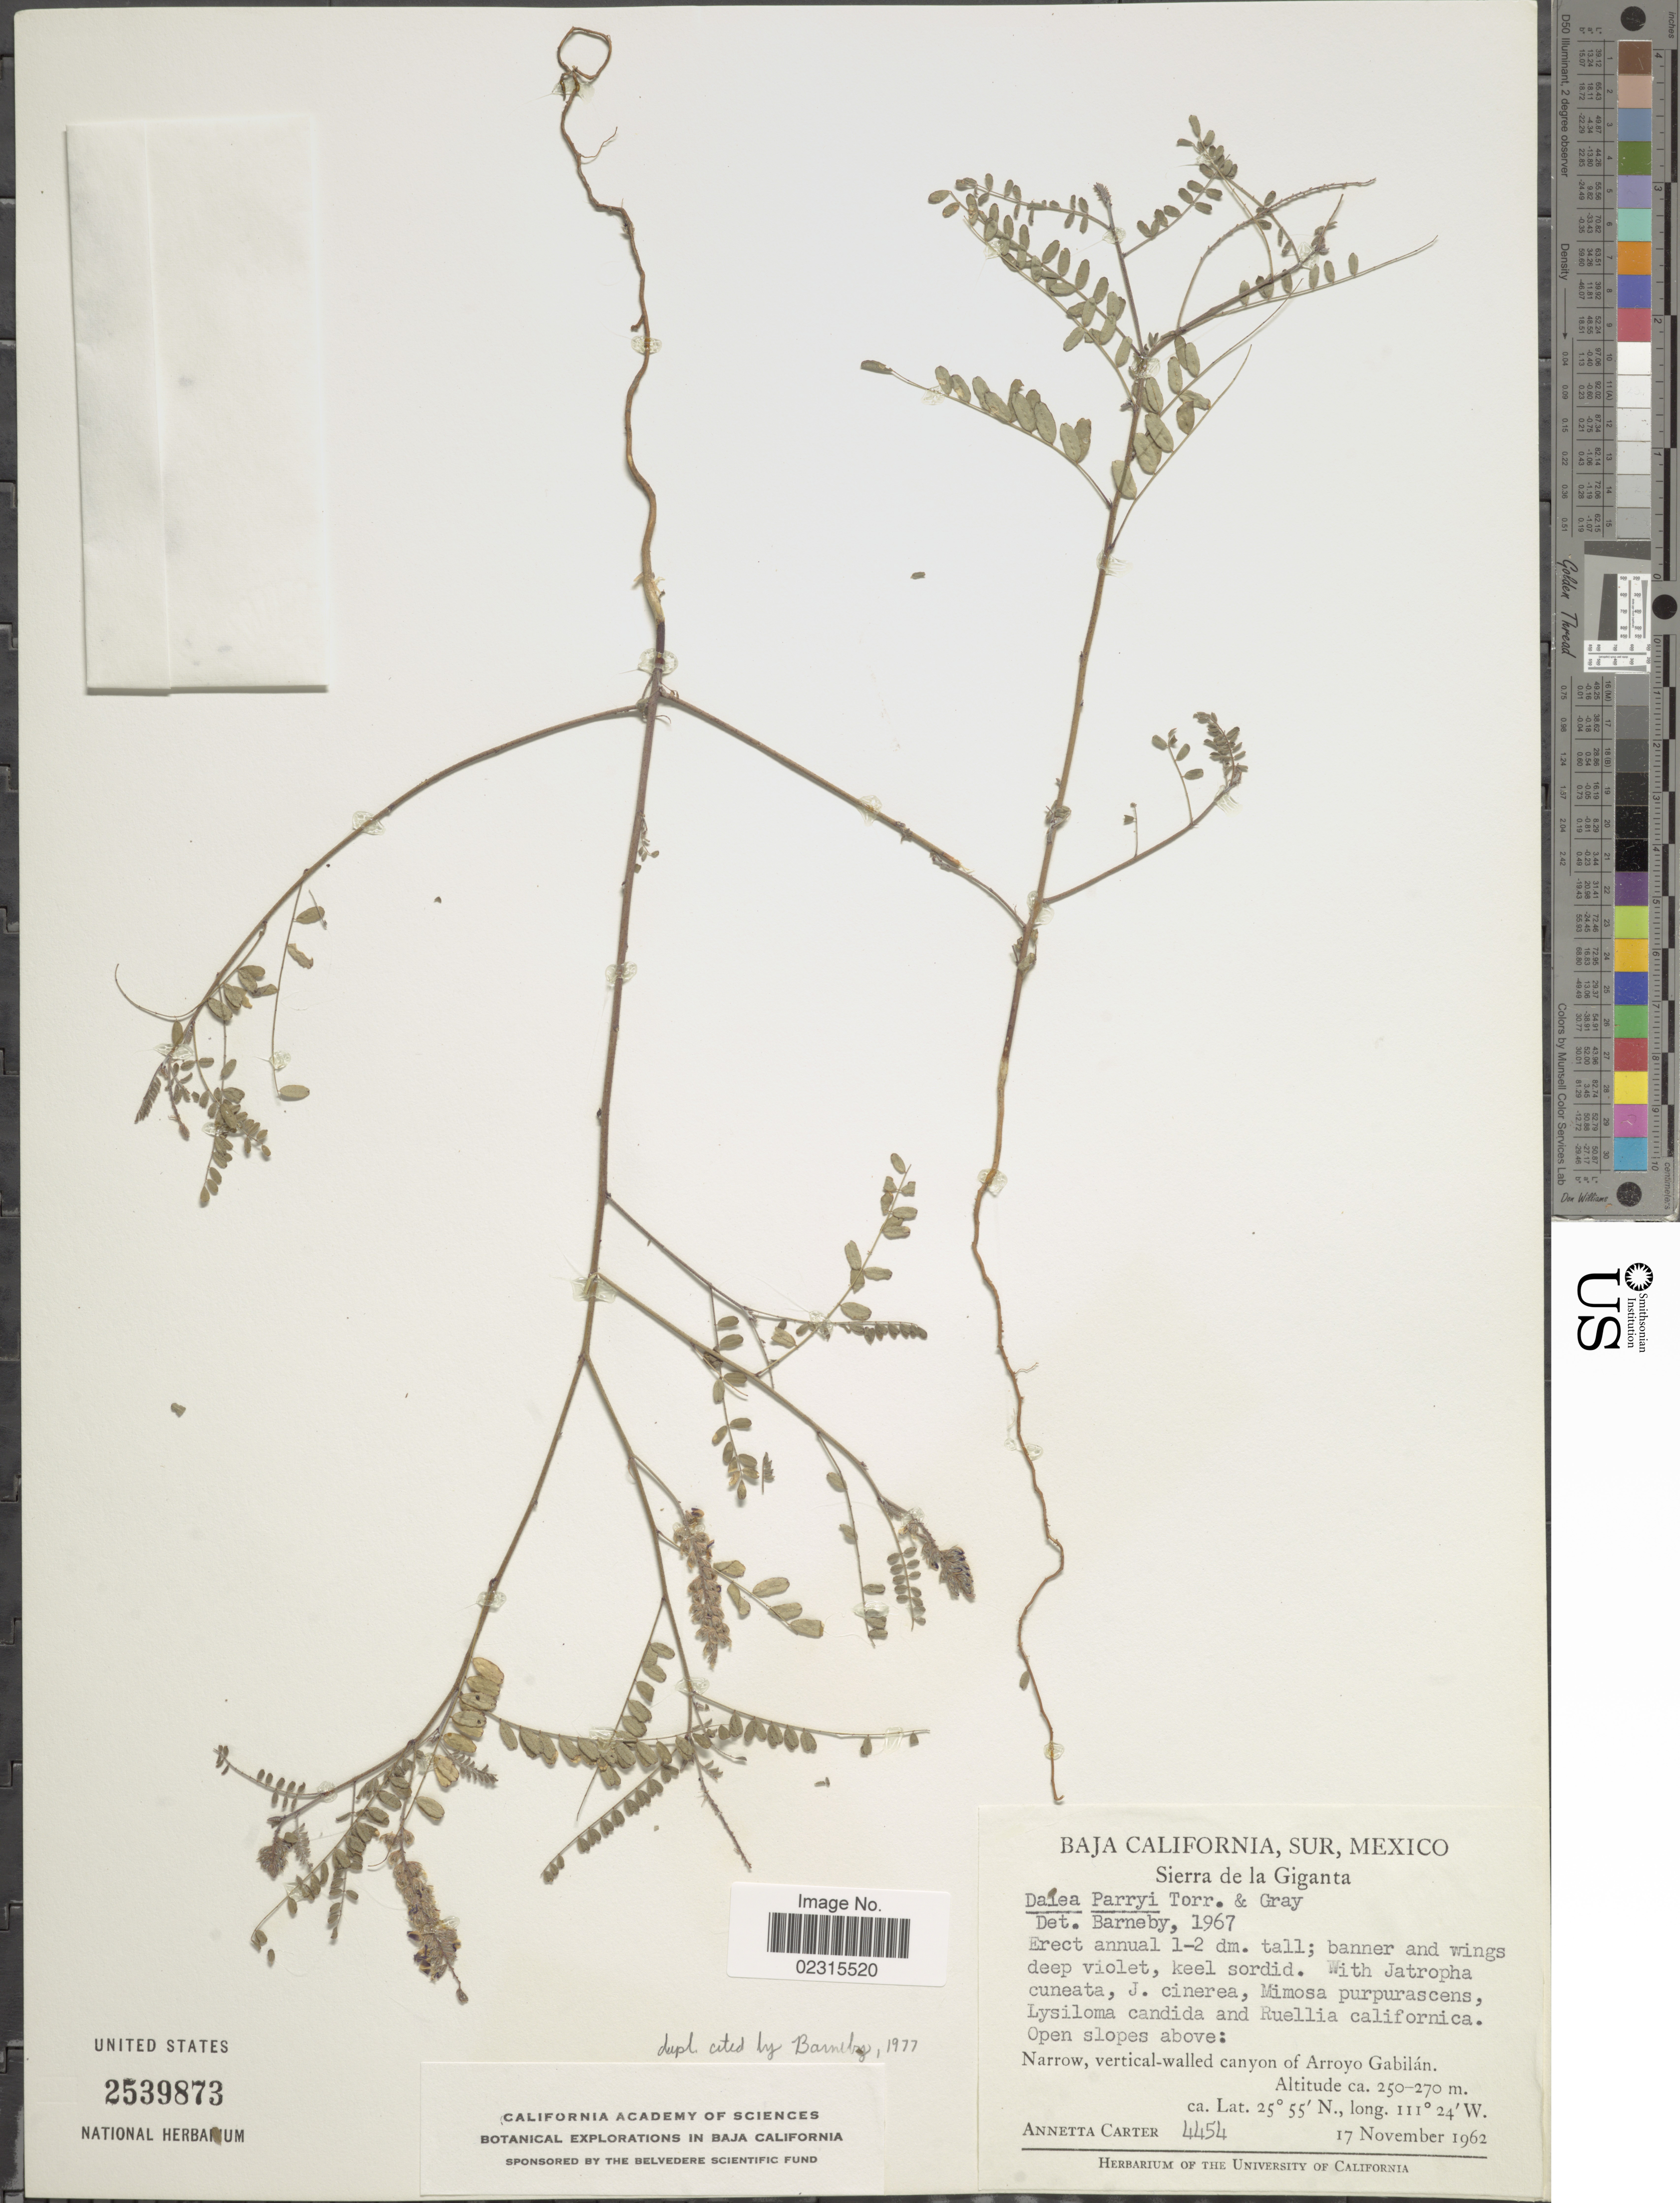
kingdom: Plantae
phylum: Tracheophyta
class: Magnoliopsida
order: Fabales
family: Fabaceae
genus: Marina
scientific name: Marina parryi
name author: (Torr. & A. Gray) Barneby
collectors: A. Carter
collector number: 4454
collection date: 1962-11-17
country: Mexico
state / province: Baja California Sur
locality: Sierra de la Giganta, canyon of Arroyo Gabilan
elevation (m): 250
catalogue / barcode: US 2539873